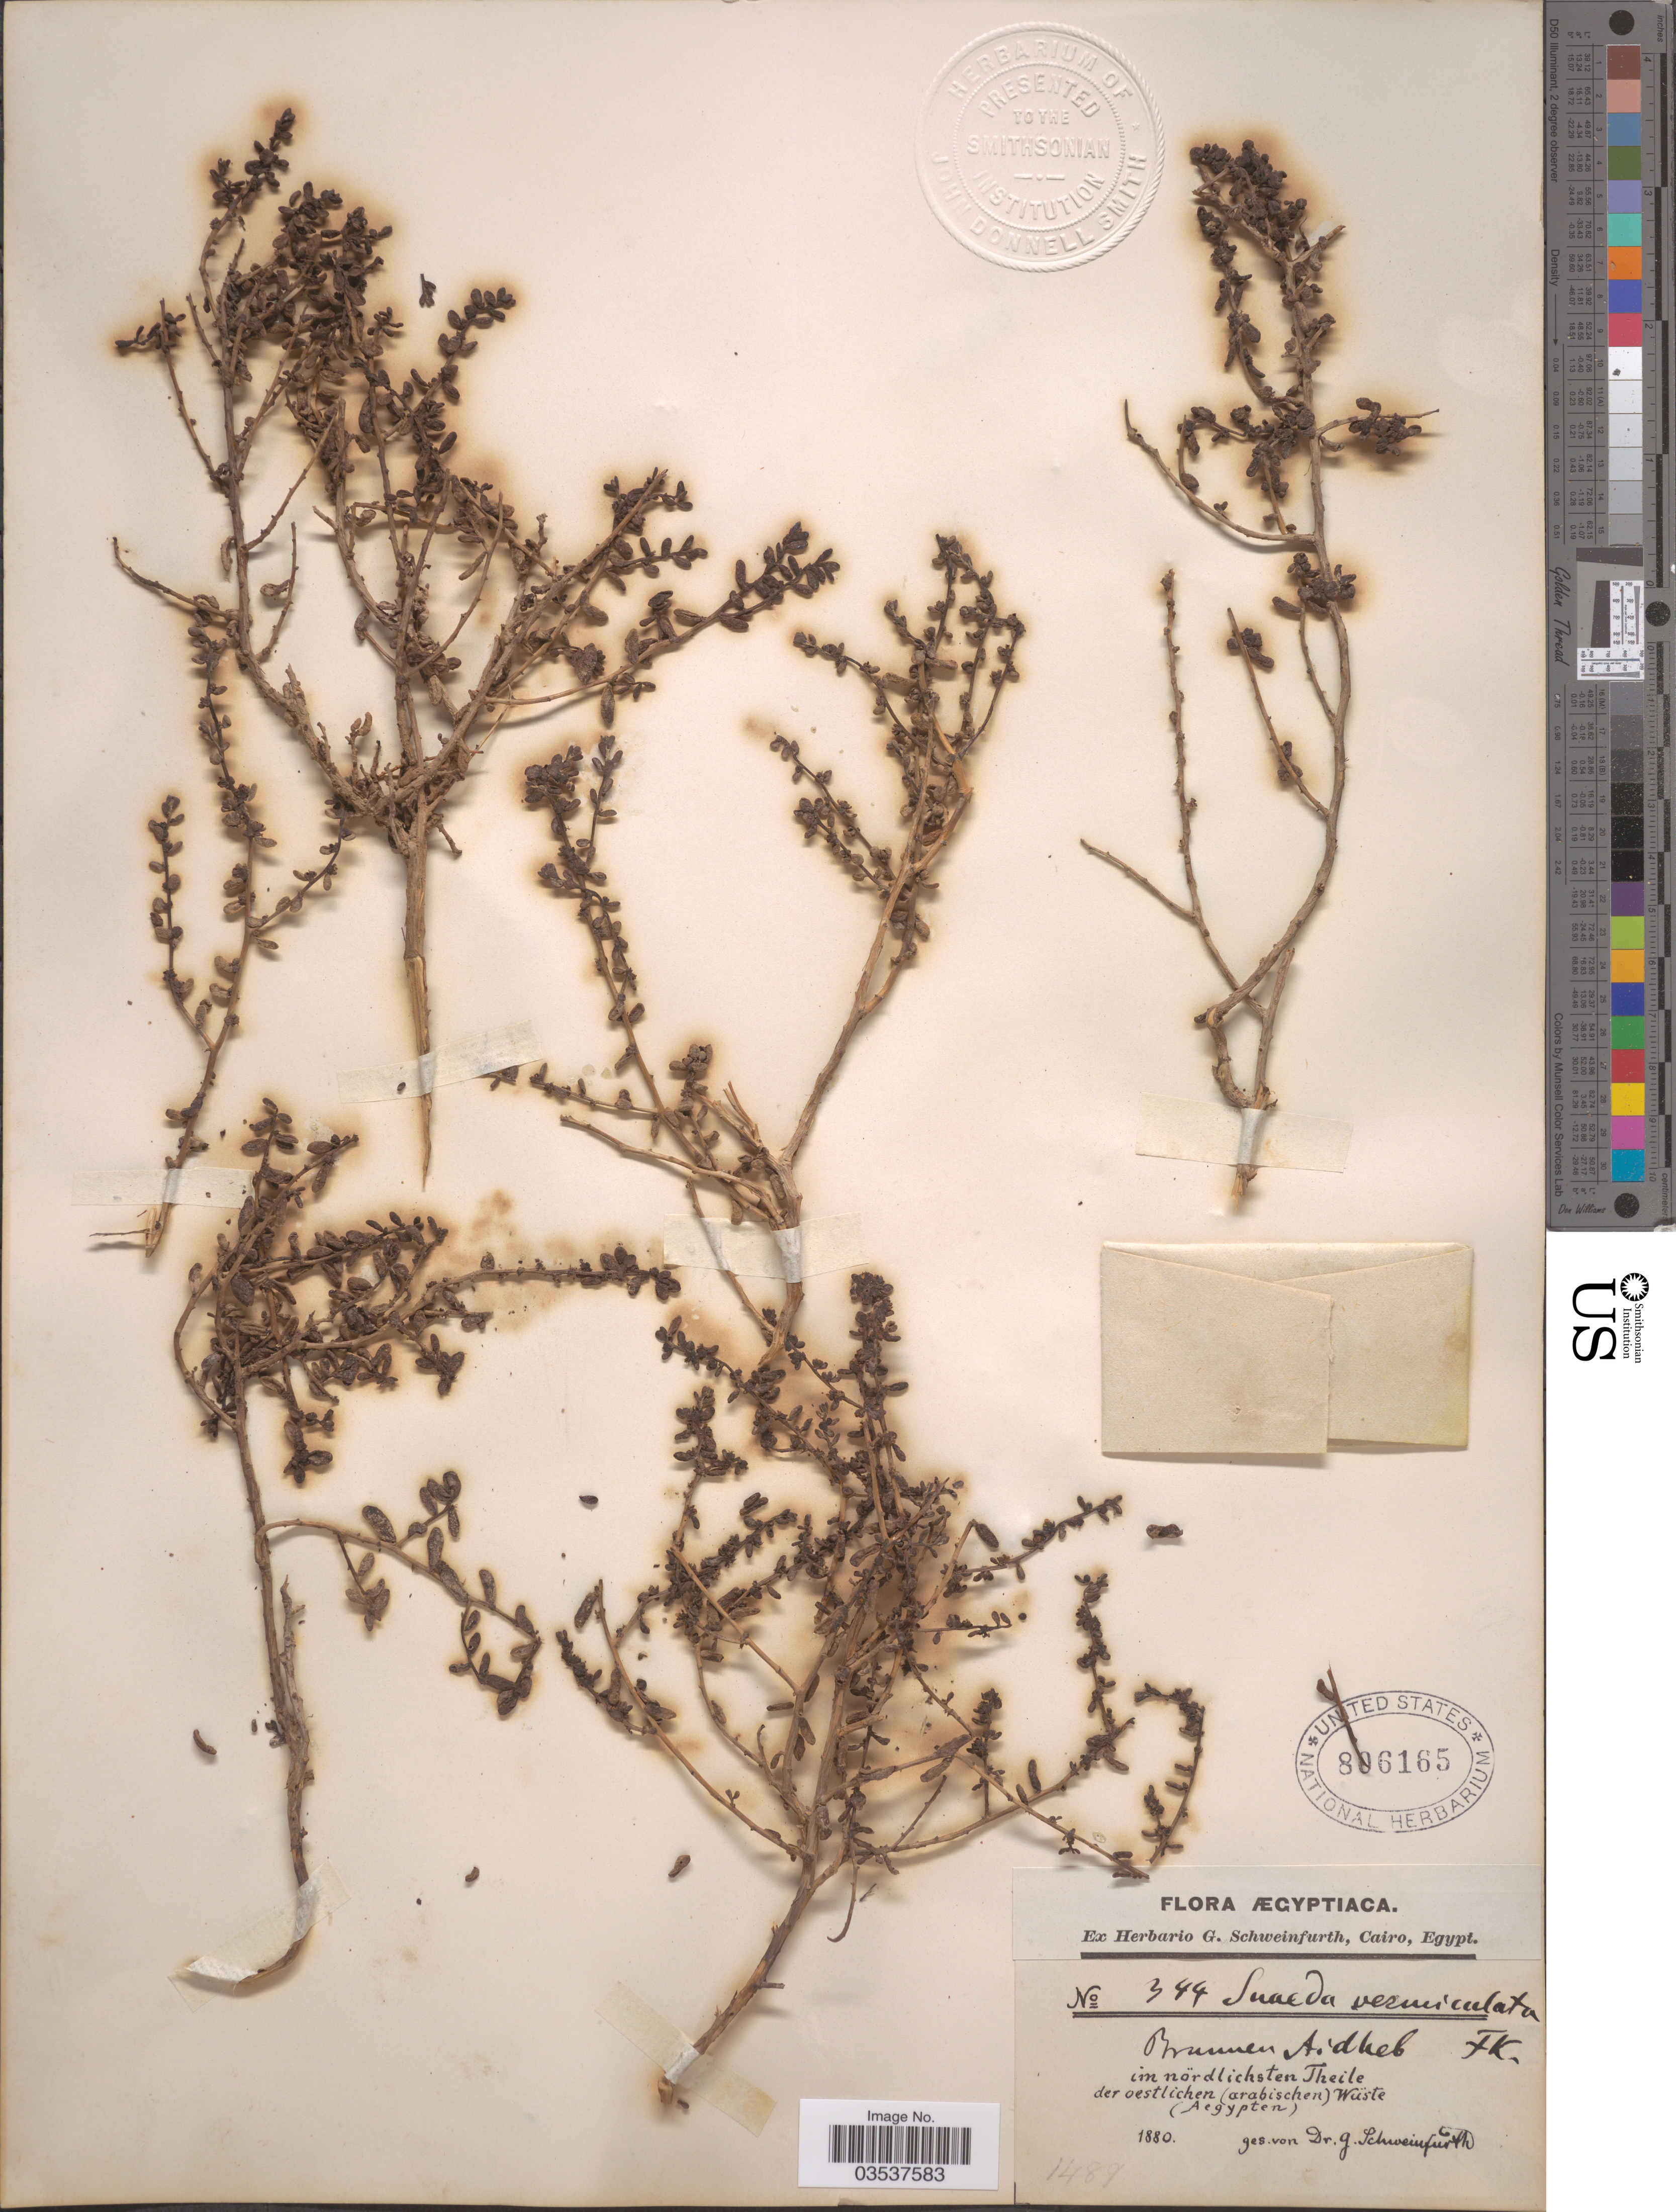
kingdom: Plantae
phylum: Tracheophyta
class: Magnoliopsida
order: Caryophyllales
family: Amaranthaceae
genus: Suaeda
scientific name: Suaeda vermiculata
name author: Forssk. ex J.F. Gmel.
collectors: G. A. Schweinfurth (herbarium)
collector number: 344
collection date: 1880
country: Egypt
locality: Ægyptiaca. Braunen A. 'd heb. Im nördlichsten Theile der oestlichen (arabischen) Wüste (Aegypten).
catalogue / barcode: US 806165